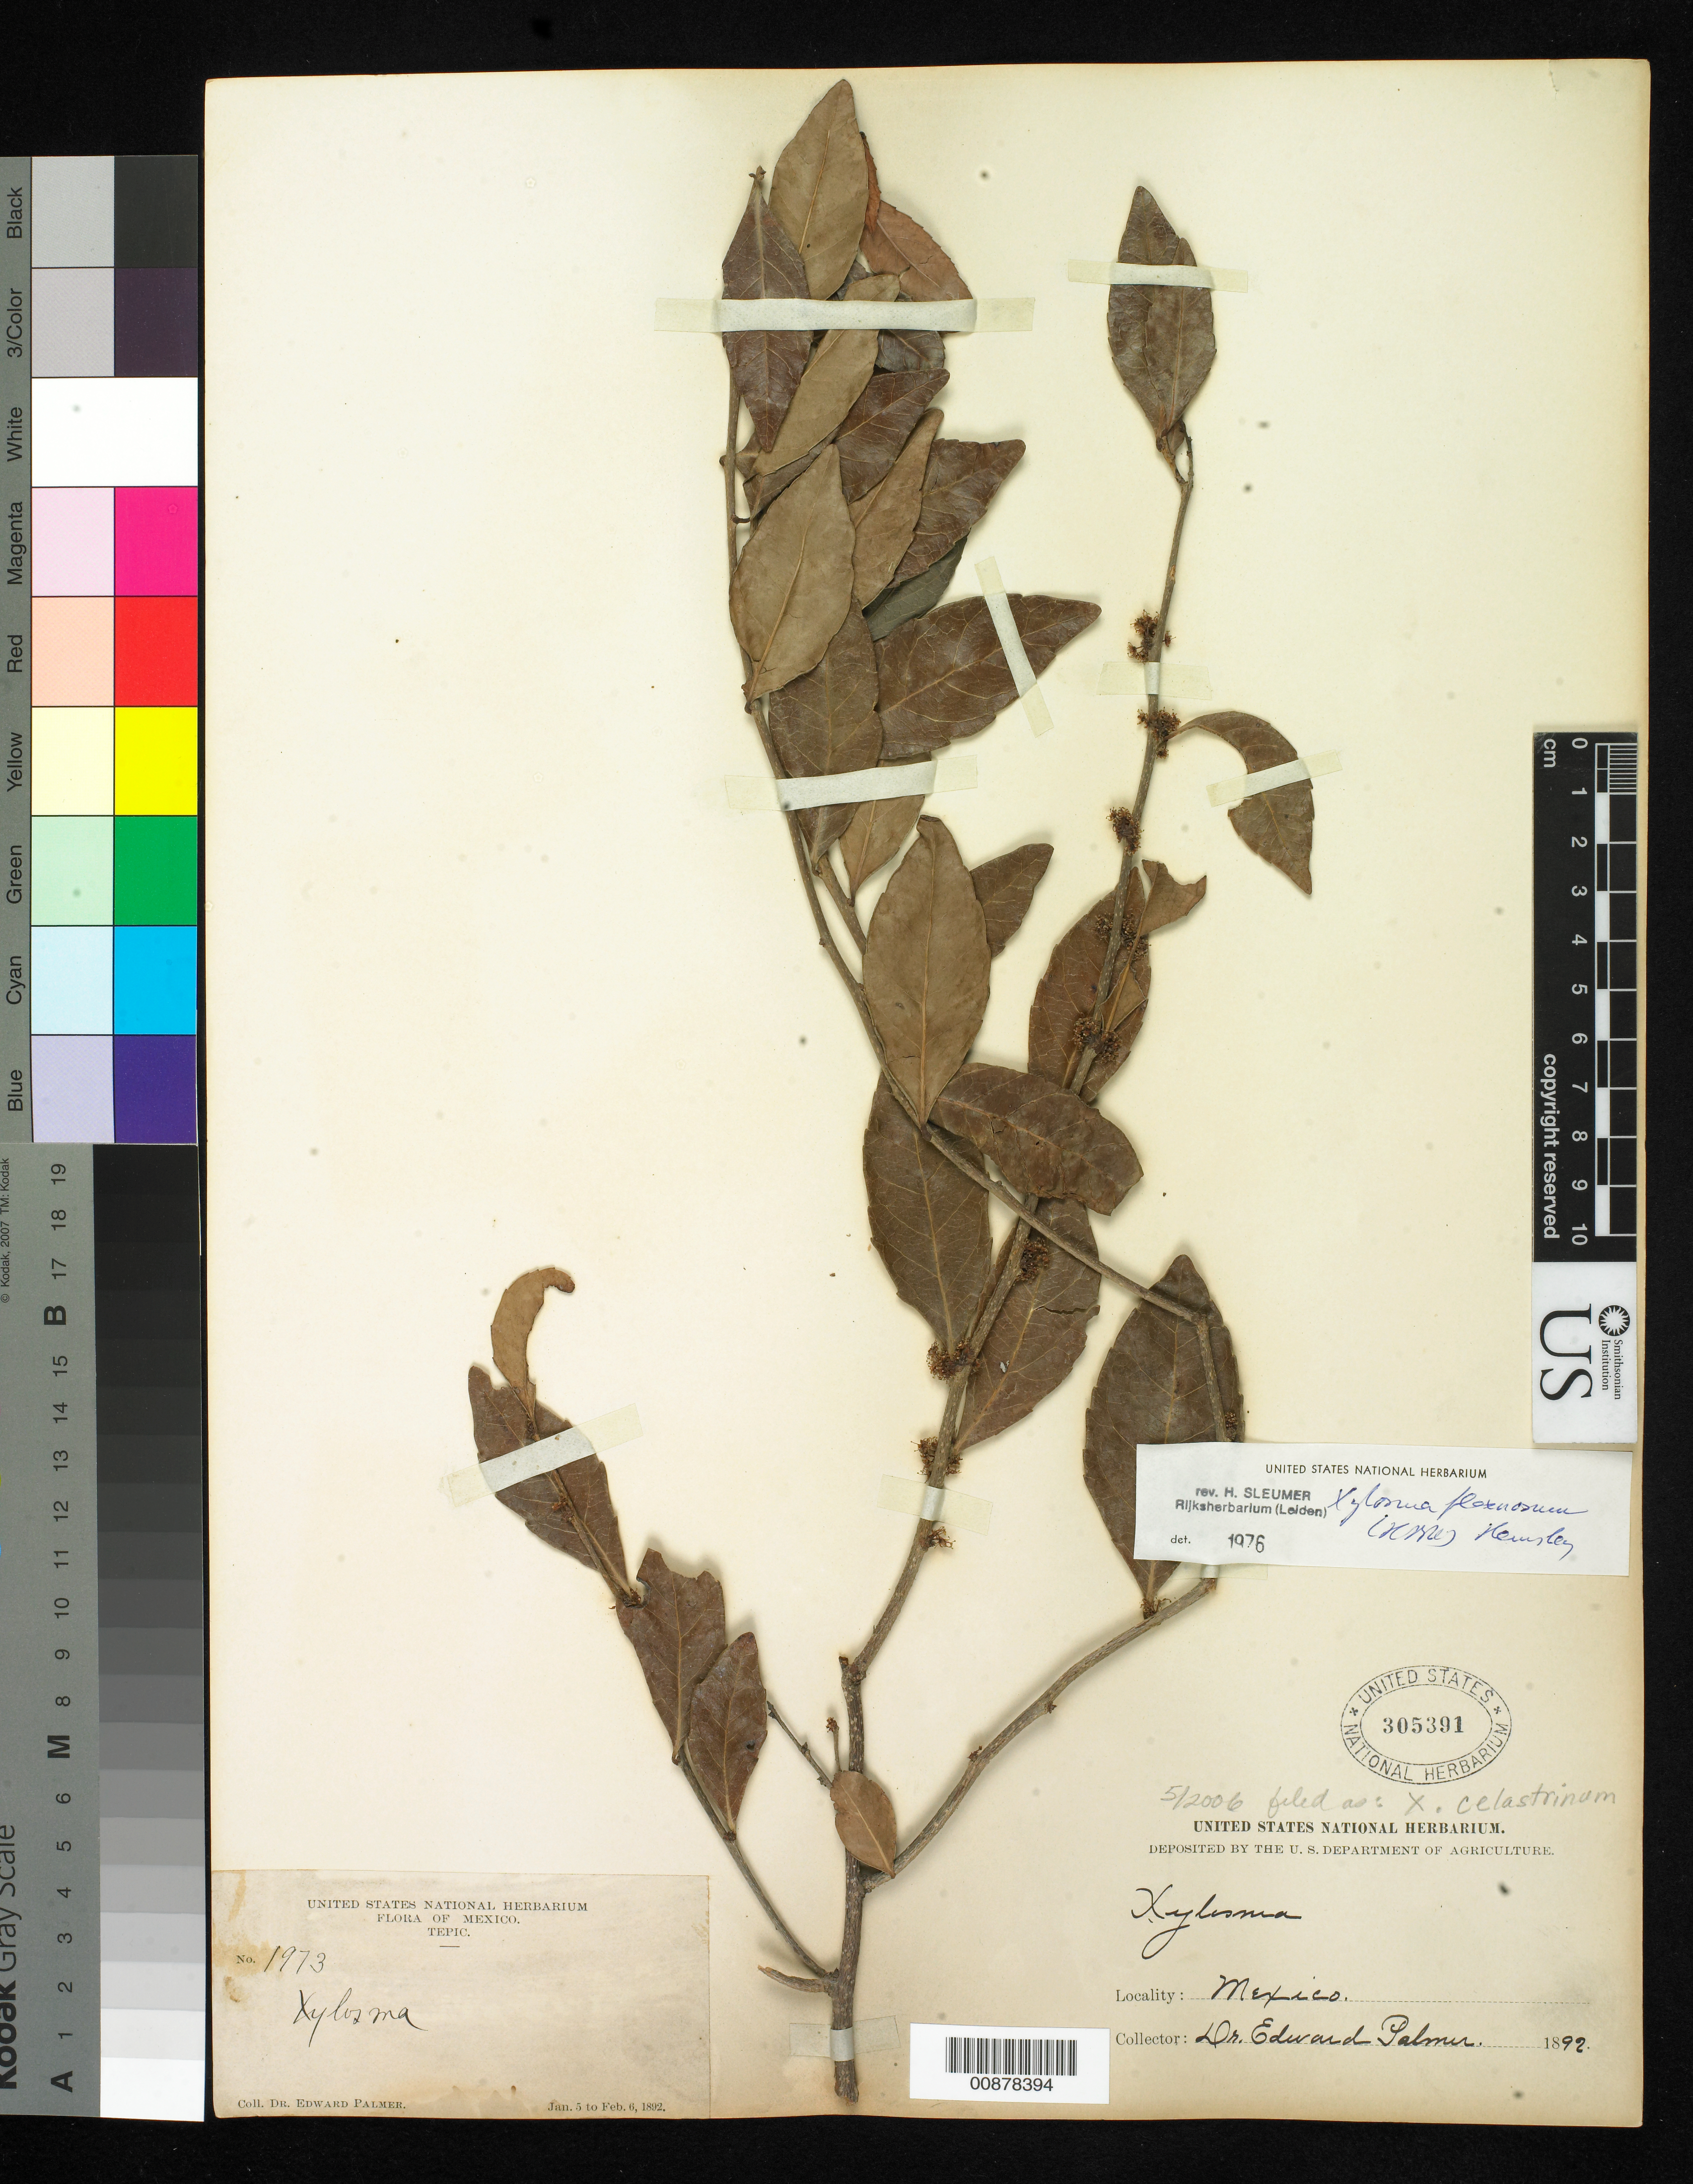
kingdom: Plantae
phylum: Tracheophyta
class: Magnoliopsida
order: Malpighiales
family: Salicaceae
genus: Xylosma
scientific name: Xylosma flexuosa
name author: (Kunth) Hemsl.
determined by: Sleumer, H. O.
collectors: E. Palmer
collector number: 1973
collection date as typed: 05 Jan 1892 to 06 Feb 1892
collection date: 1892-01-05/1892-02-06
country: Mexico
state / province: Nayarit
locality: Tepic, Nayarit.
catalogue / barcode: US 305391